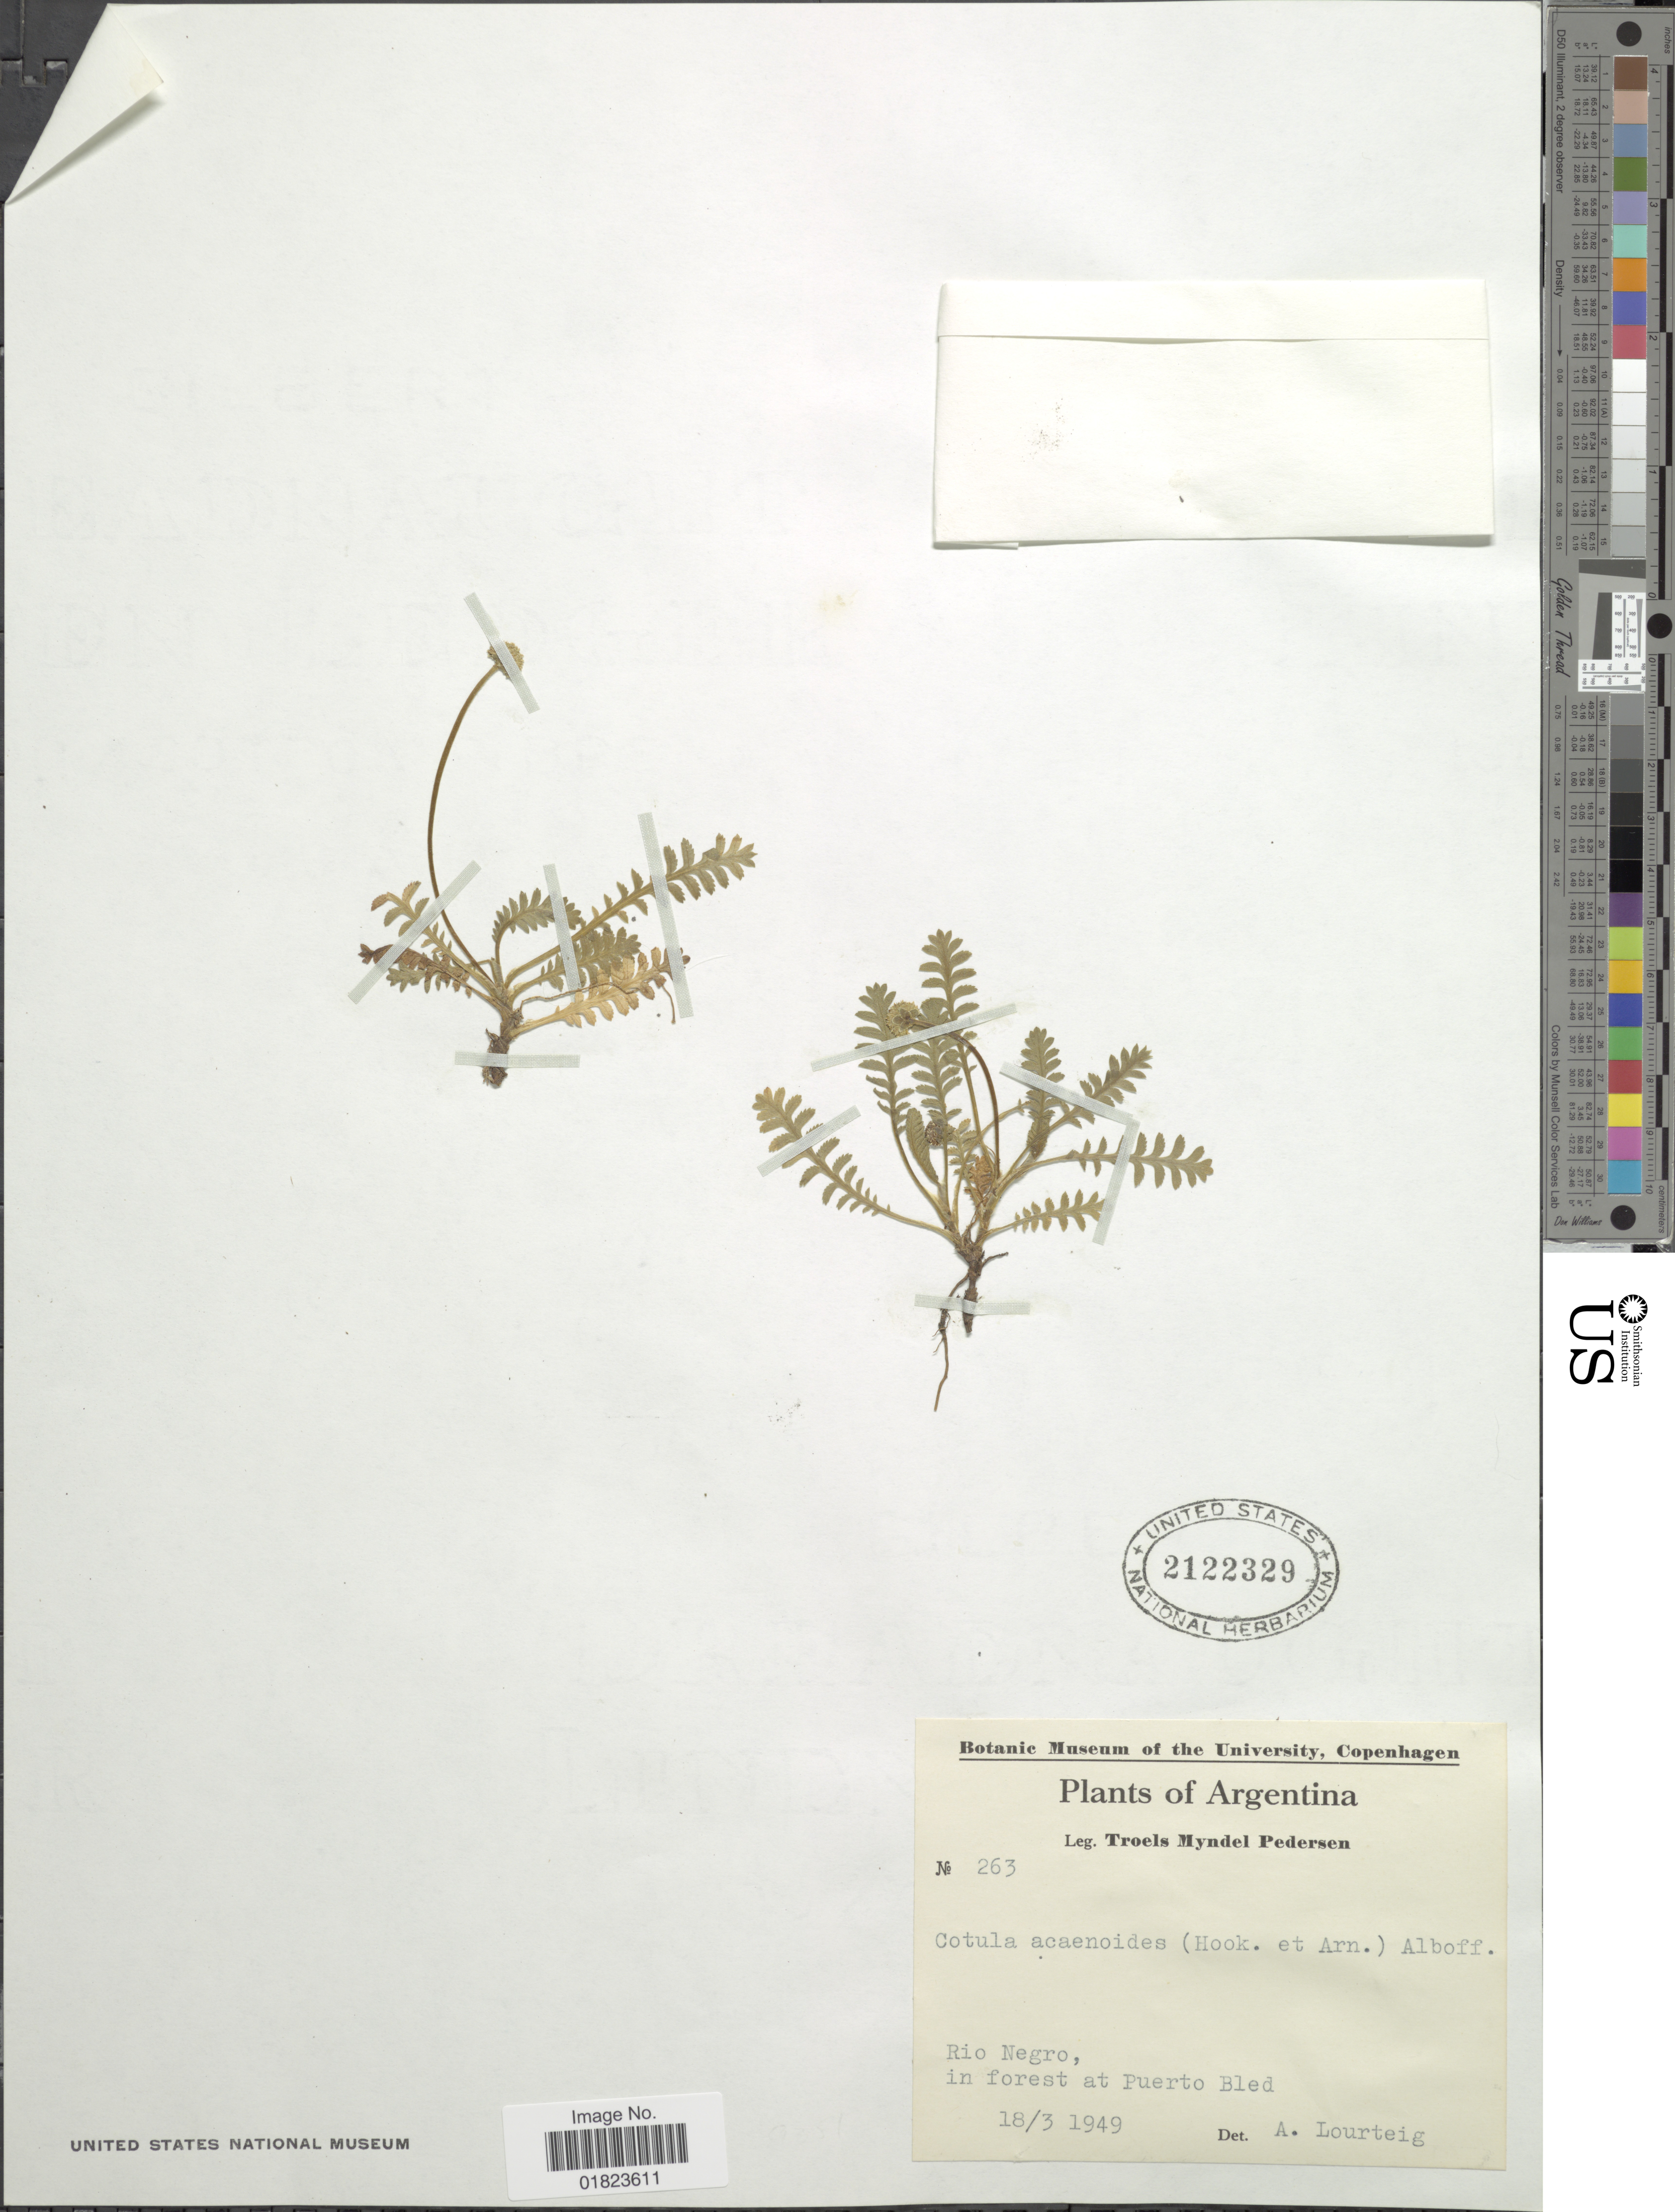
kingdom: Plantae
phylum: Tracheophyta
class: Magnoliopsida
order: Asterales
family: Asteraceae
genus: Cotula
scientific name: Cotula acaenoides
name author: (Hook. & Arn.) Albov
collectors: T. Pederson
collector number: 263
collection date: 1949-03-18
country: Argentina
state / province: Rio Negro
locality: Rio Negro, in forest at Puerto Bled.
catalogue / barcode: US 2122329